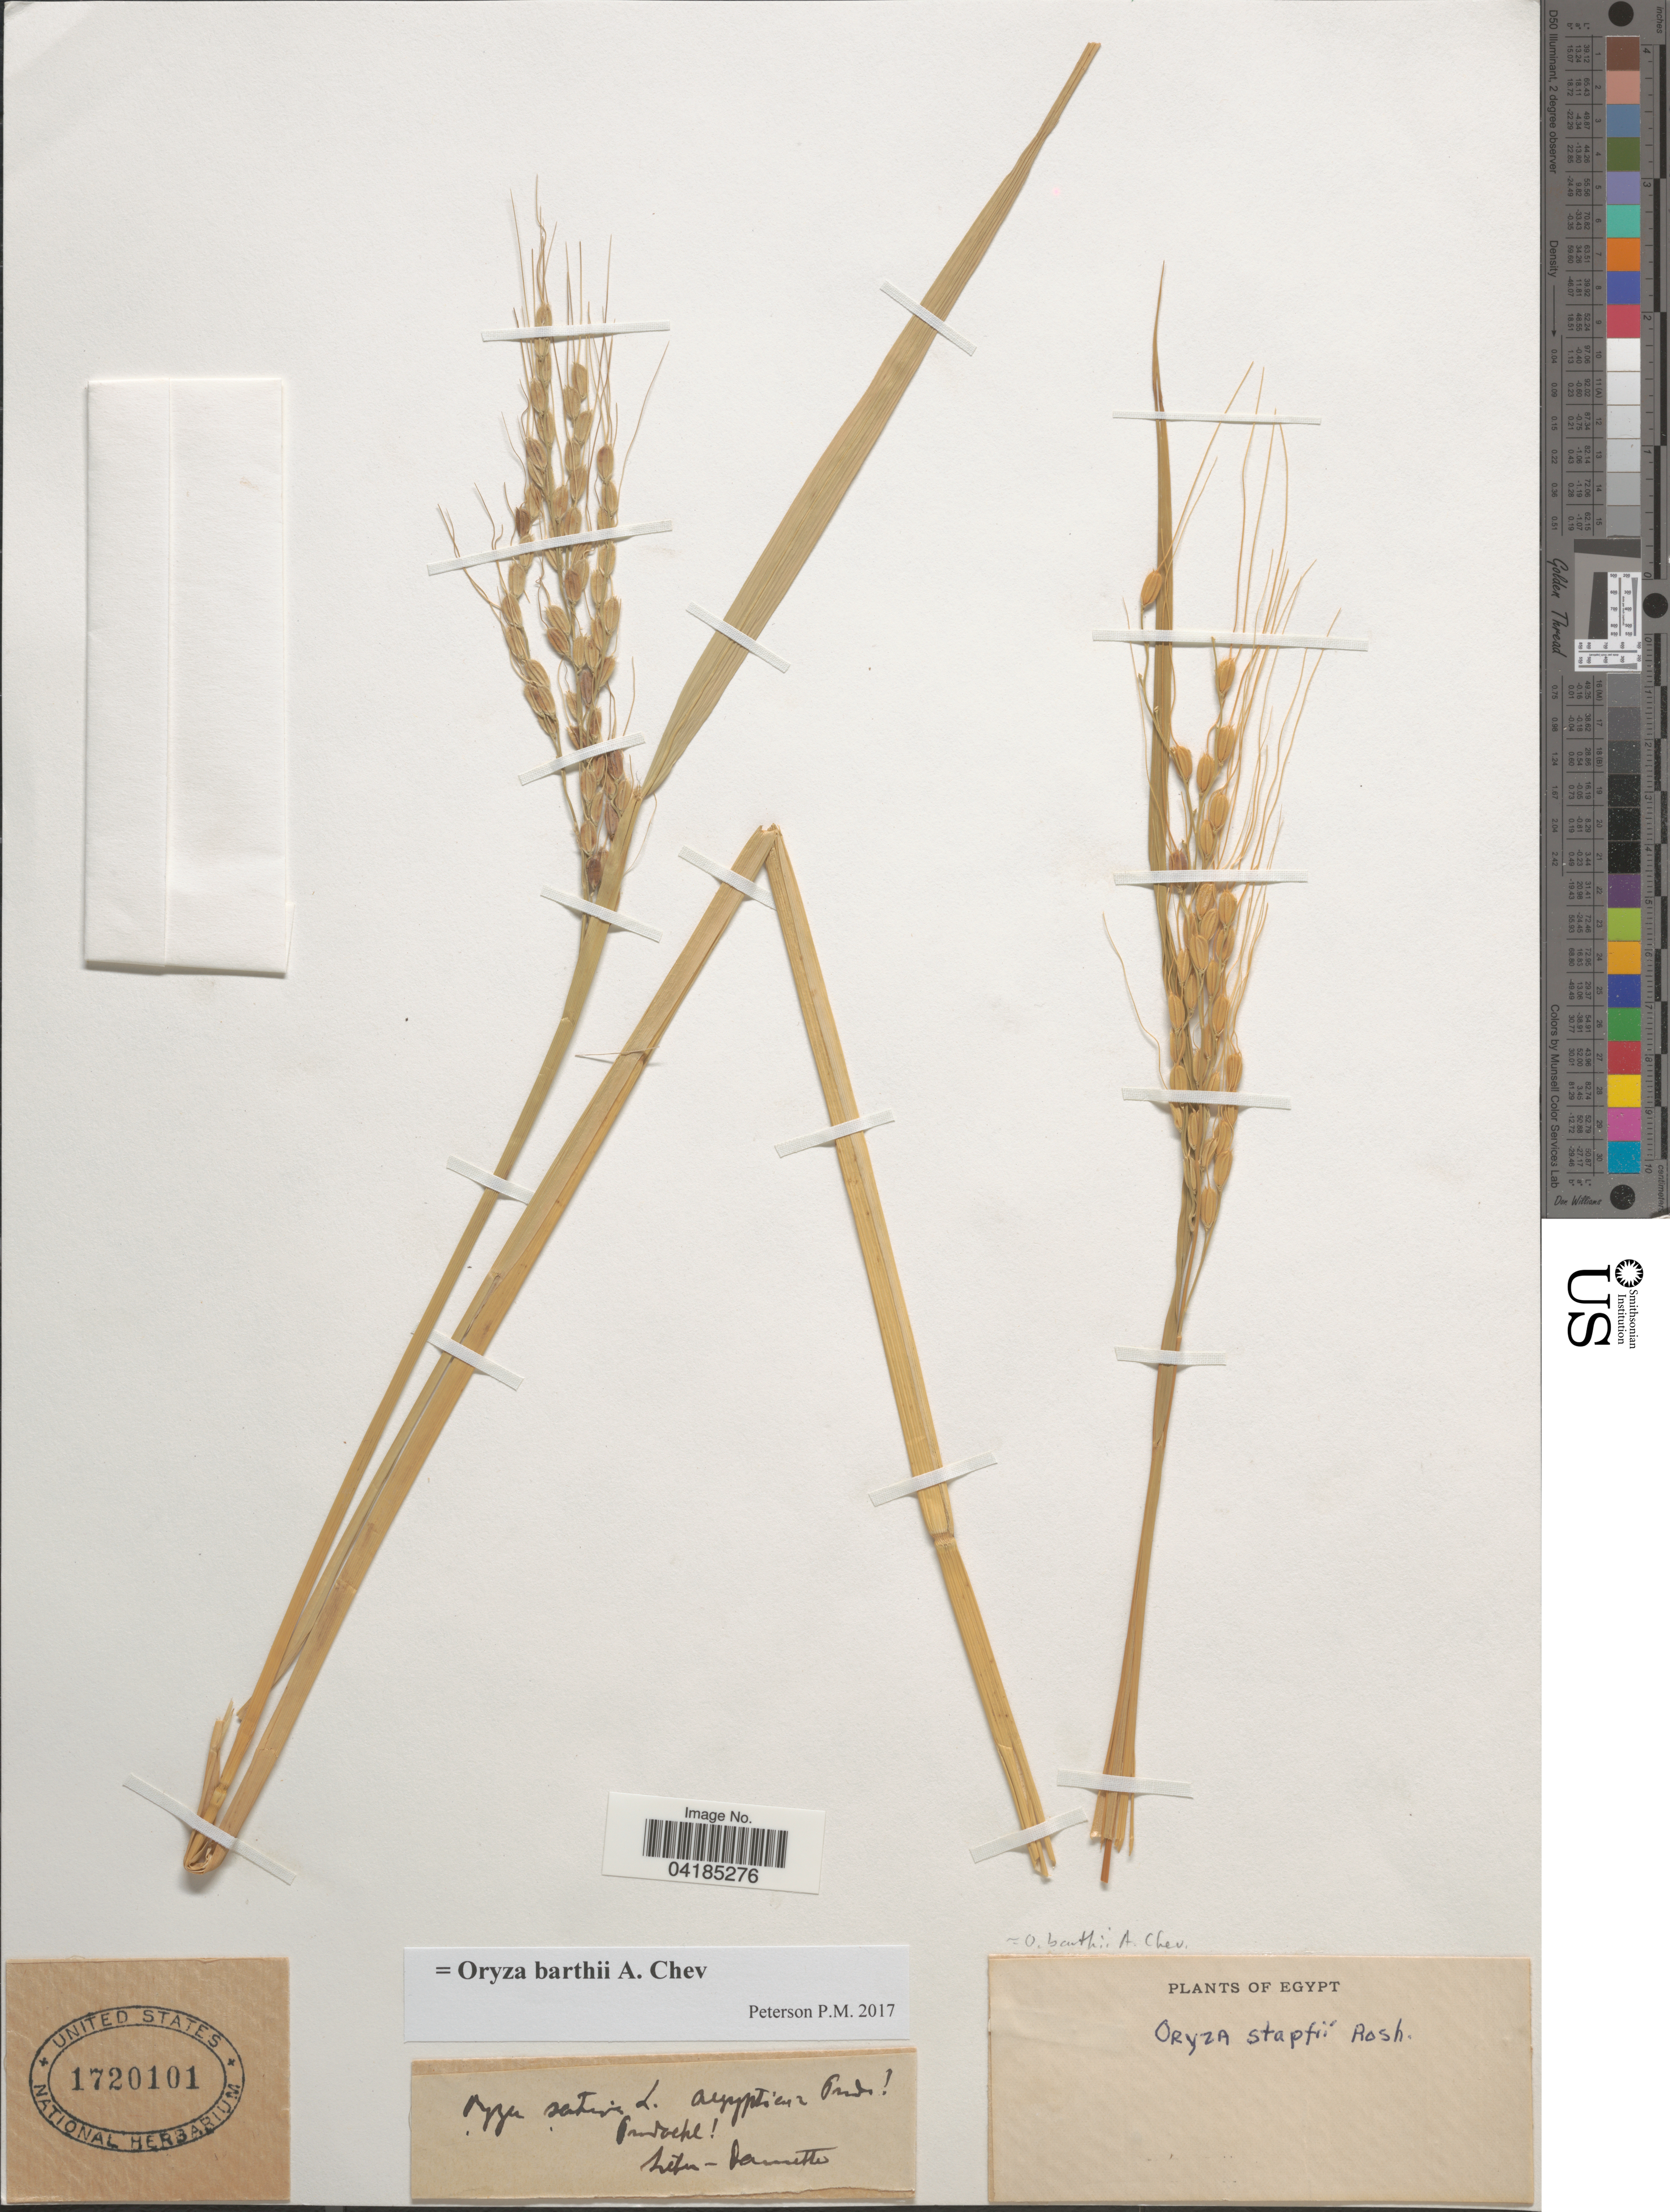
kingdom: Plantae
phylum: Tracheophyta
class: Liliopsida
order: Poales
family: Poaceae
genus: Oryza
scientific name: Oryza barthii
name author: A. Chev.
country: Egypt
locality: Lefu-Damette [interpreted].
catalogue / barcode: US 1720101